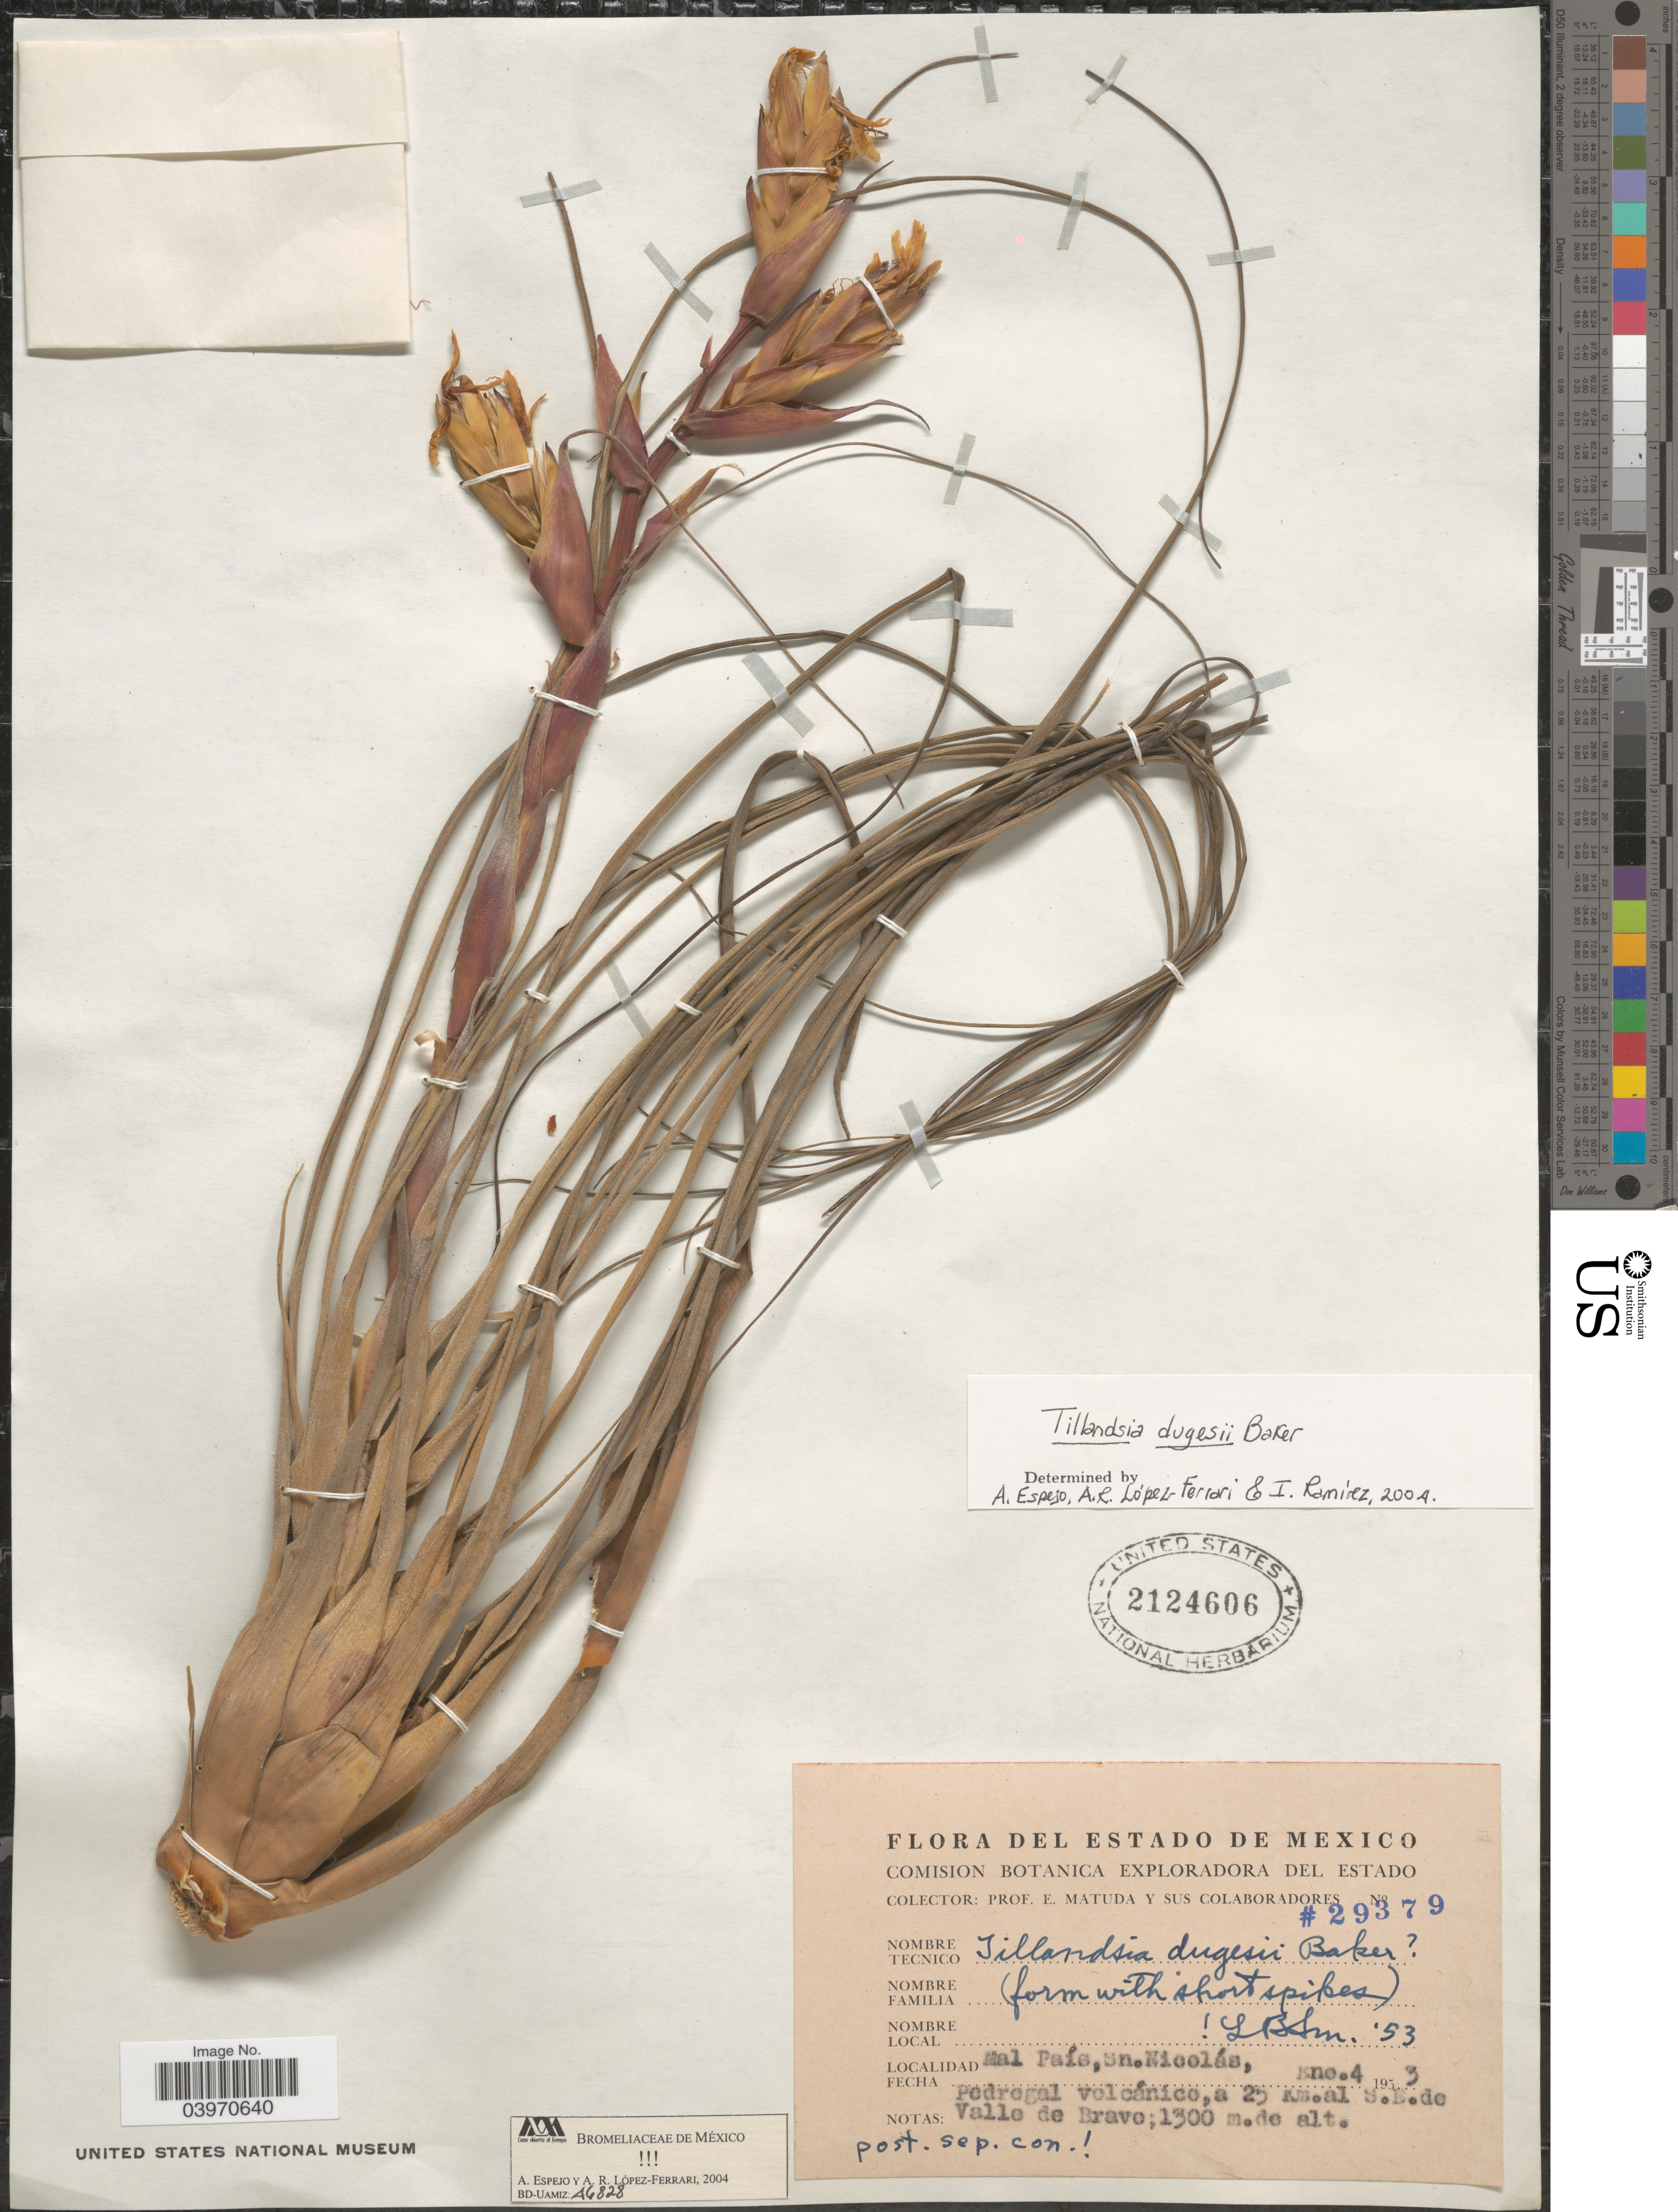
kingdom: Plantae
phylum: Tracheophyta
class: Liliopsida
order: Poales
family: Bromeliaceae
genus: Tillandsia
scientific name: Tillandsia dugesii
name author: Baker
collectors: E. Matuda & Sus Colaboradores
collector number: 29379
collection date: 1953-01-04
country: Mexico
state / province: México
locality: Mal País, Sn. Nicolás, Pedregal volcánico, a 25 Km. al S.E. de Valle de Bravo.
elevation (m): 1300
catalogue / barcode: US 2124606